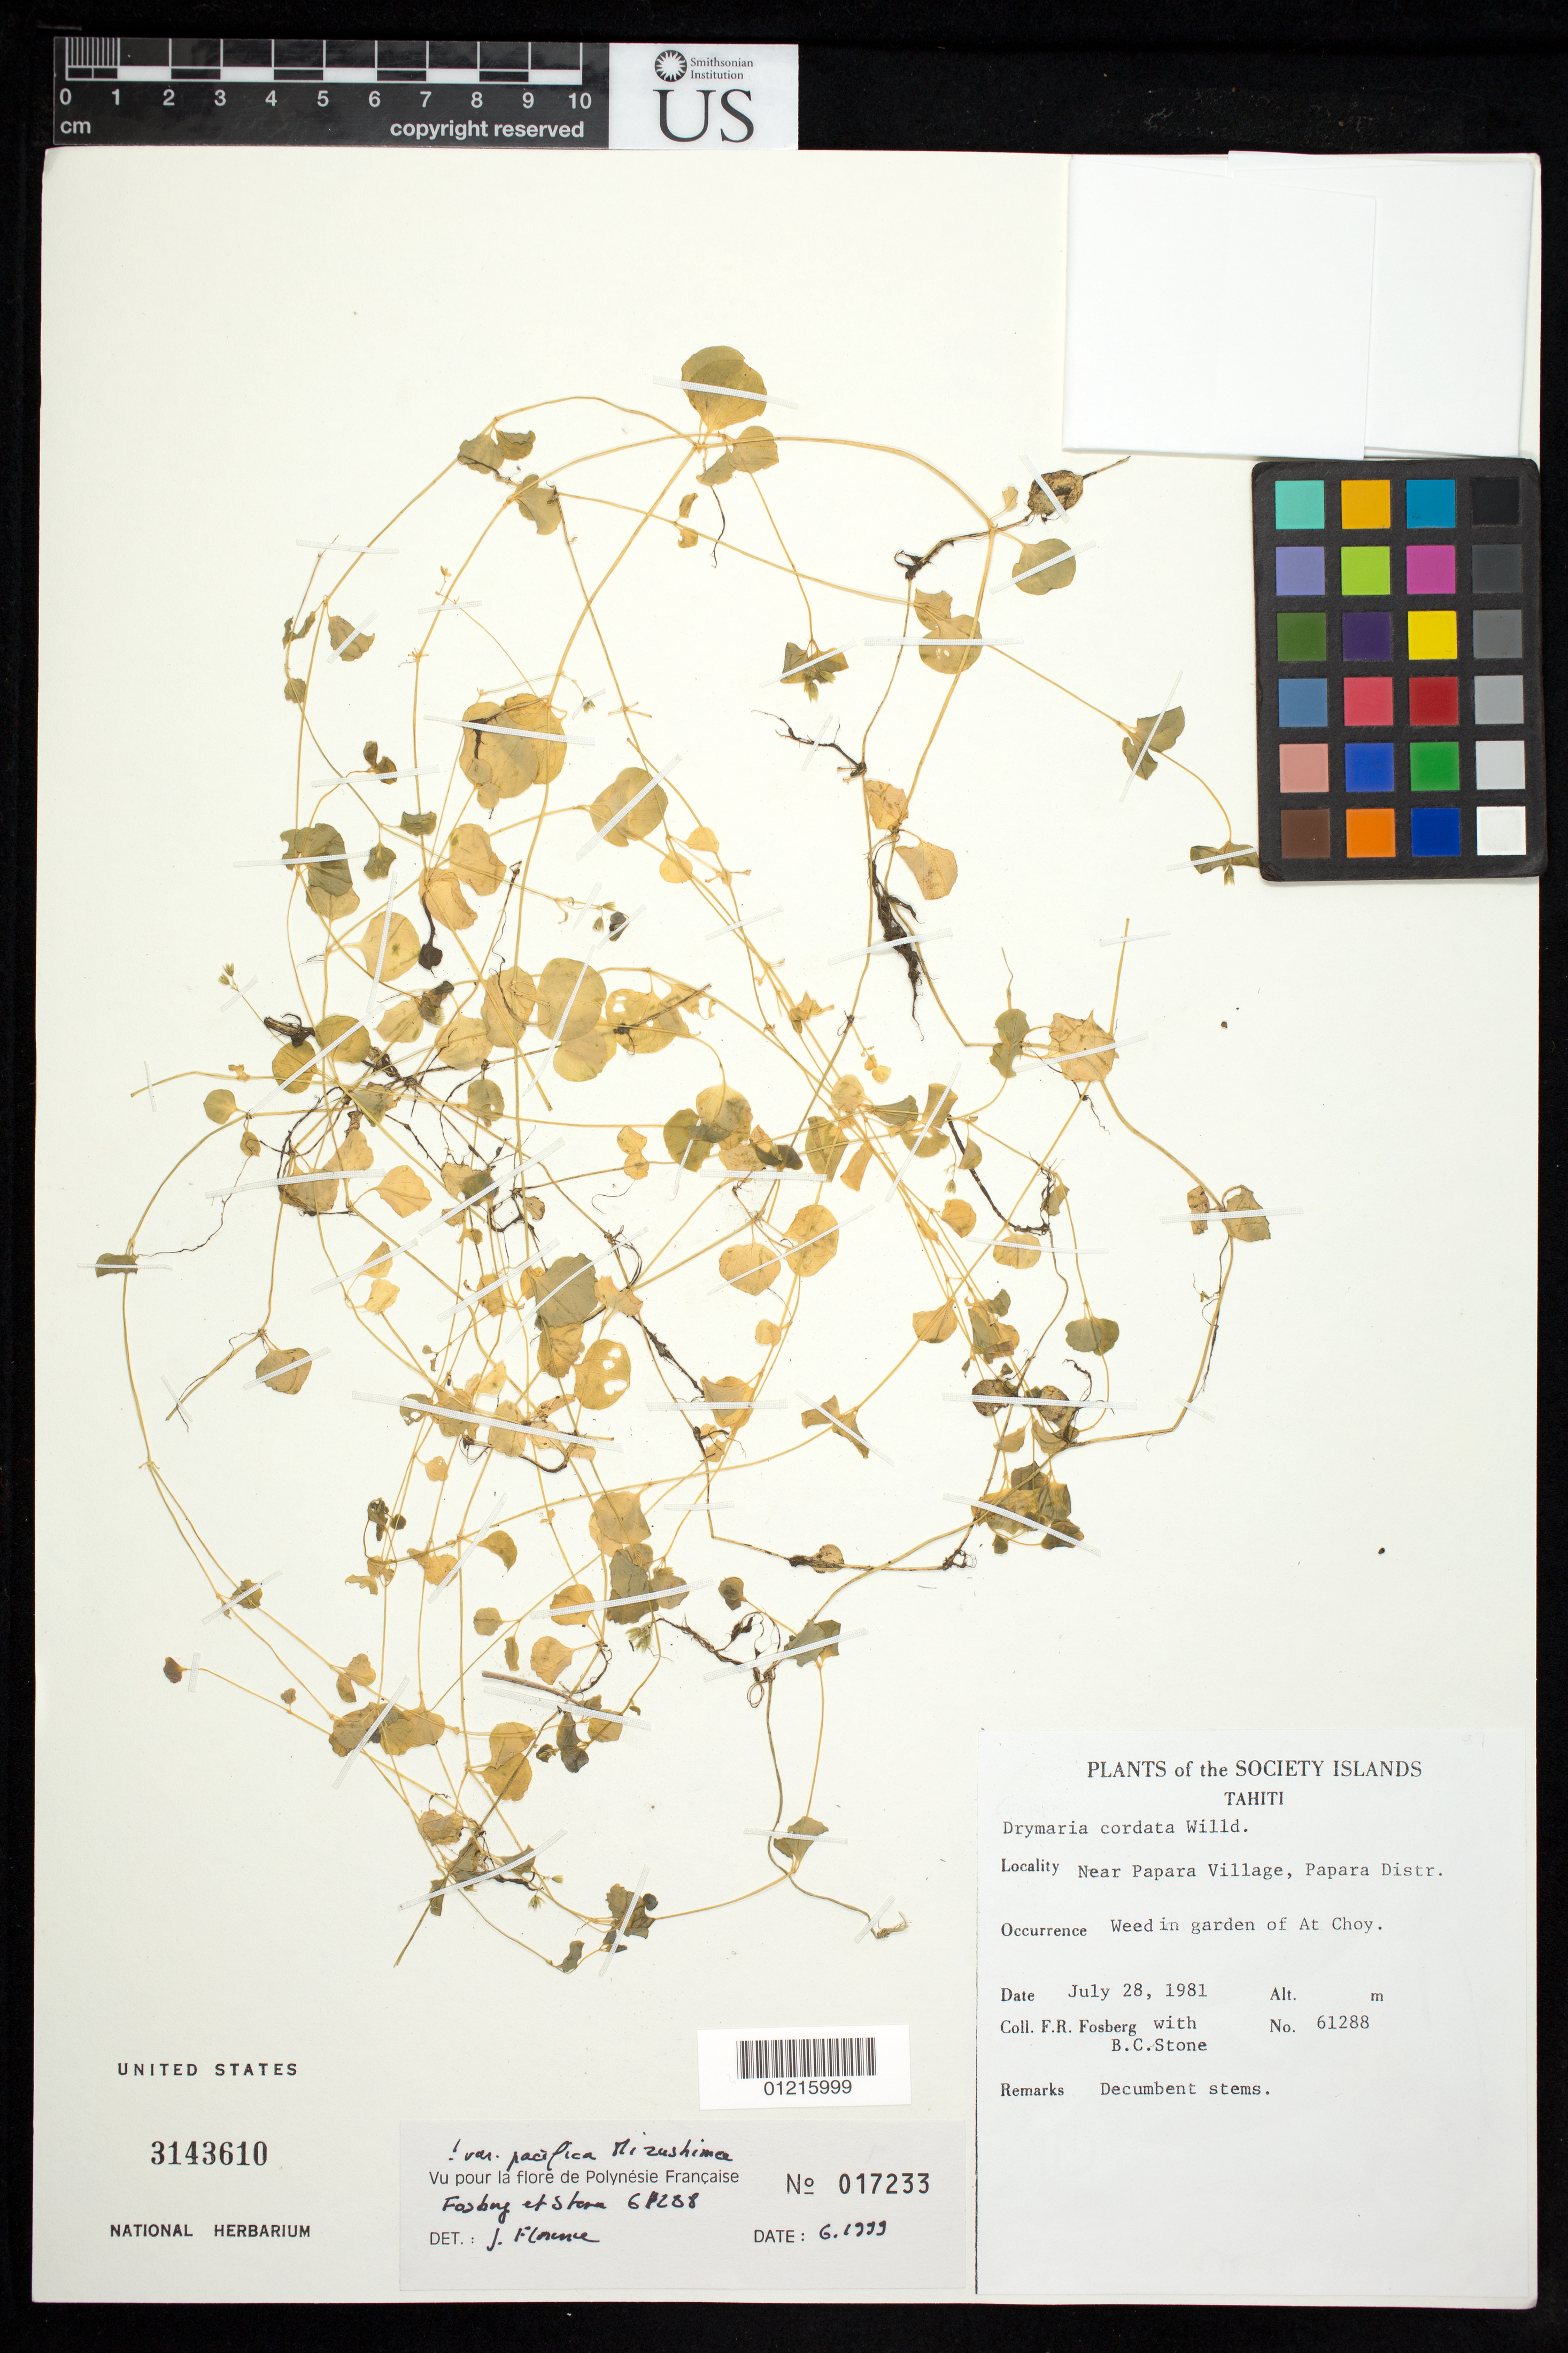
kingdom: Plantae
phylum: Tracheophyta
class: Magnoliopsida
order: Caryophyllales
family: Caryophyllaceae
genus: Drymaria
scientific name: Drymaria cordata var. pacifica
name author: M. Mizush.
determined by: Florence, J.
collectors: F. R. Fosberg & B. C. Stone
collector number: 61288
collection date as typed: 28 Jul 1981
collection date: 1981-07-28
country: French Polynesia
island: Tahiti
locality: Near Papara Village, Papara Distr. In garden of At Choy.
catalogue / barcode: US 3143610